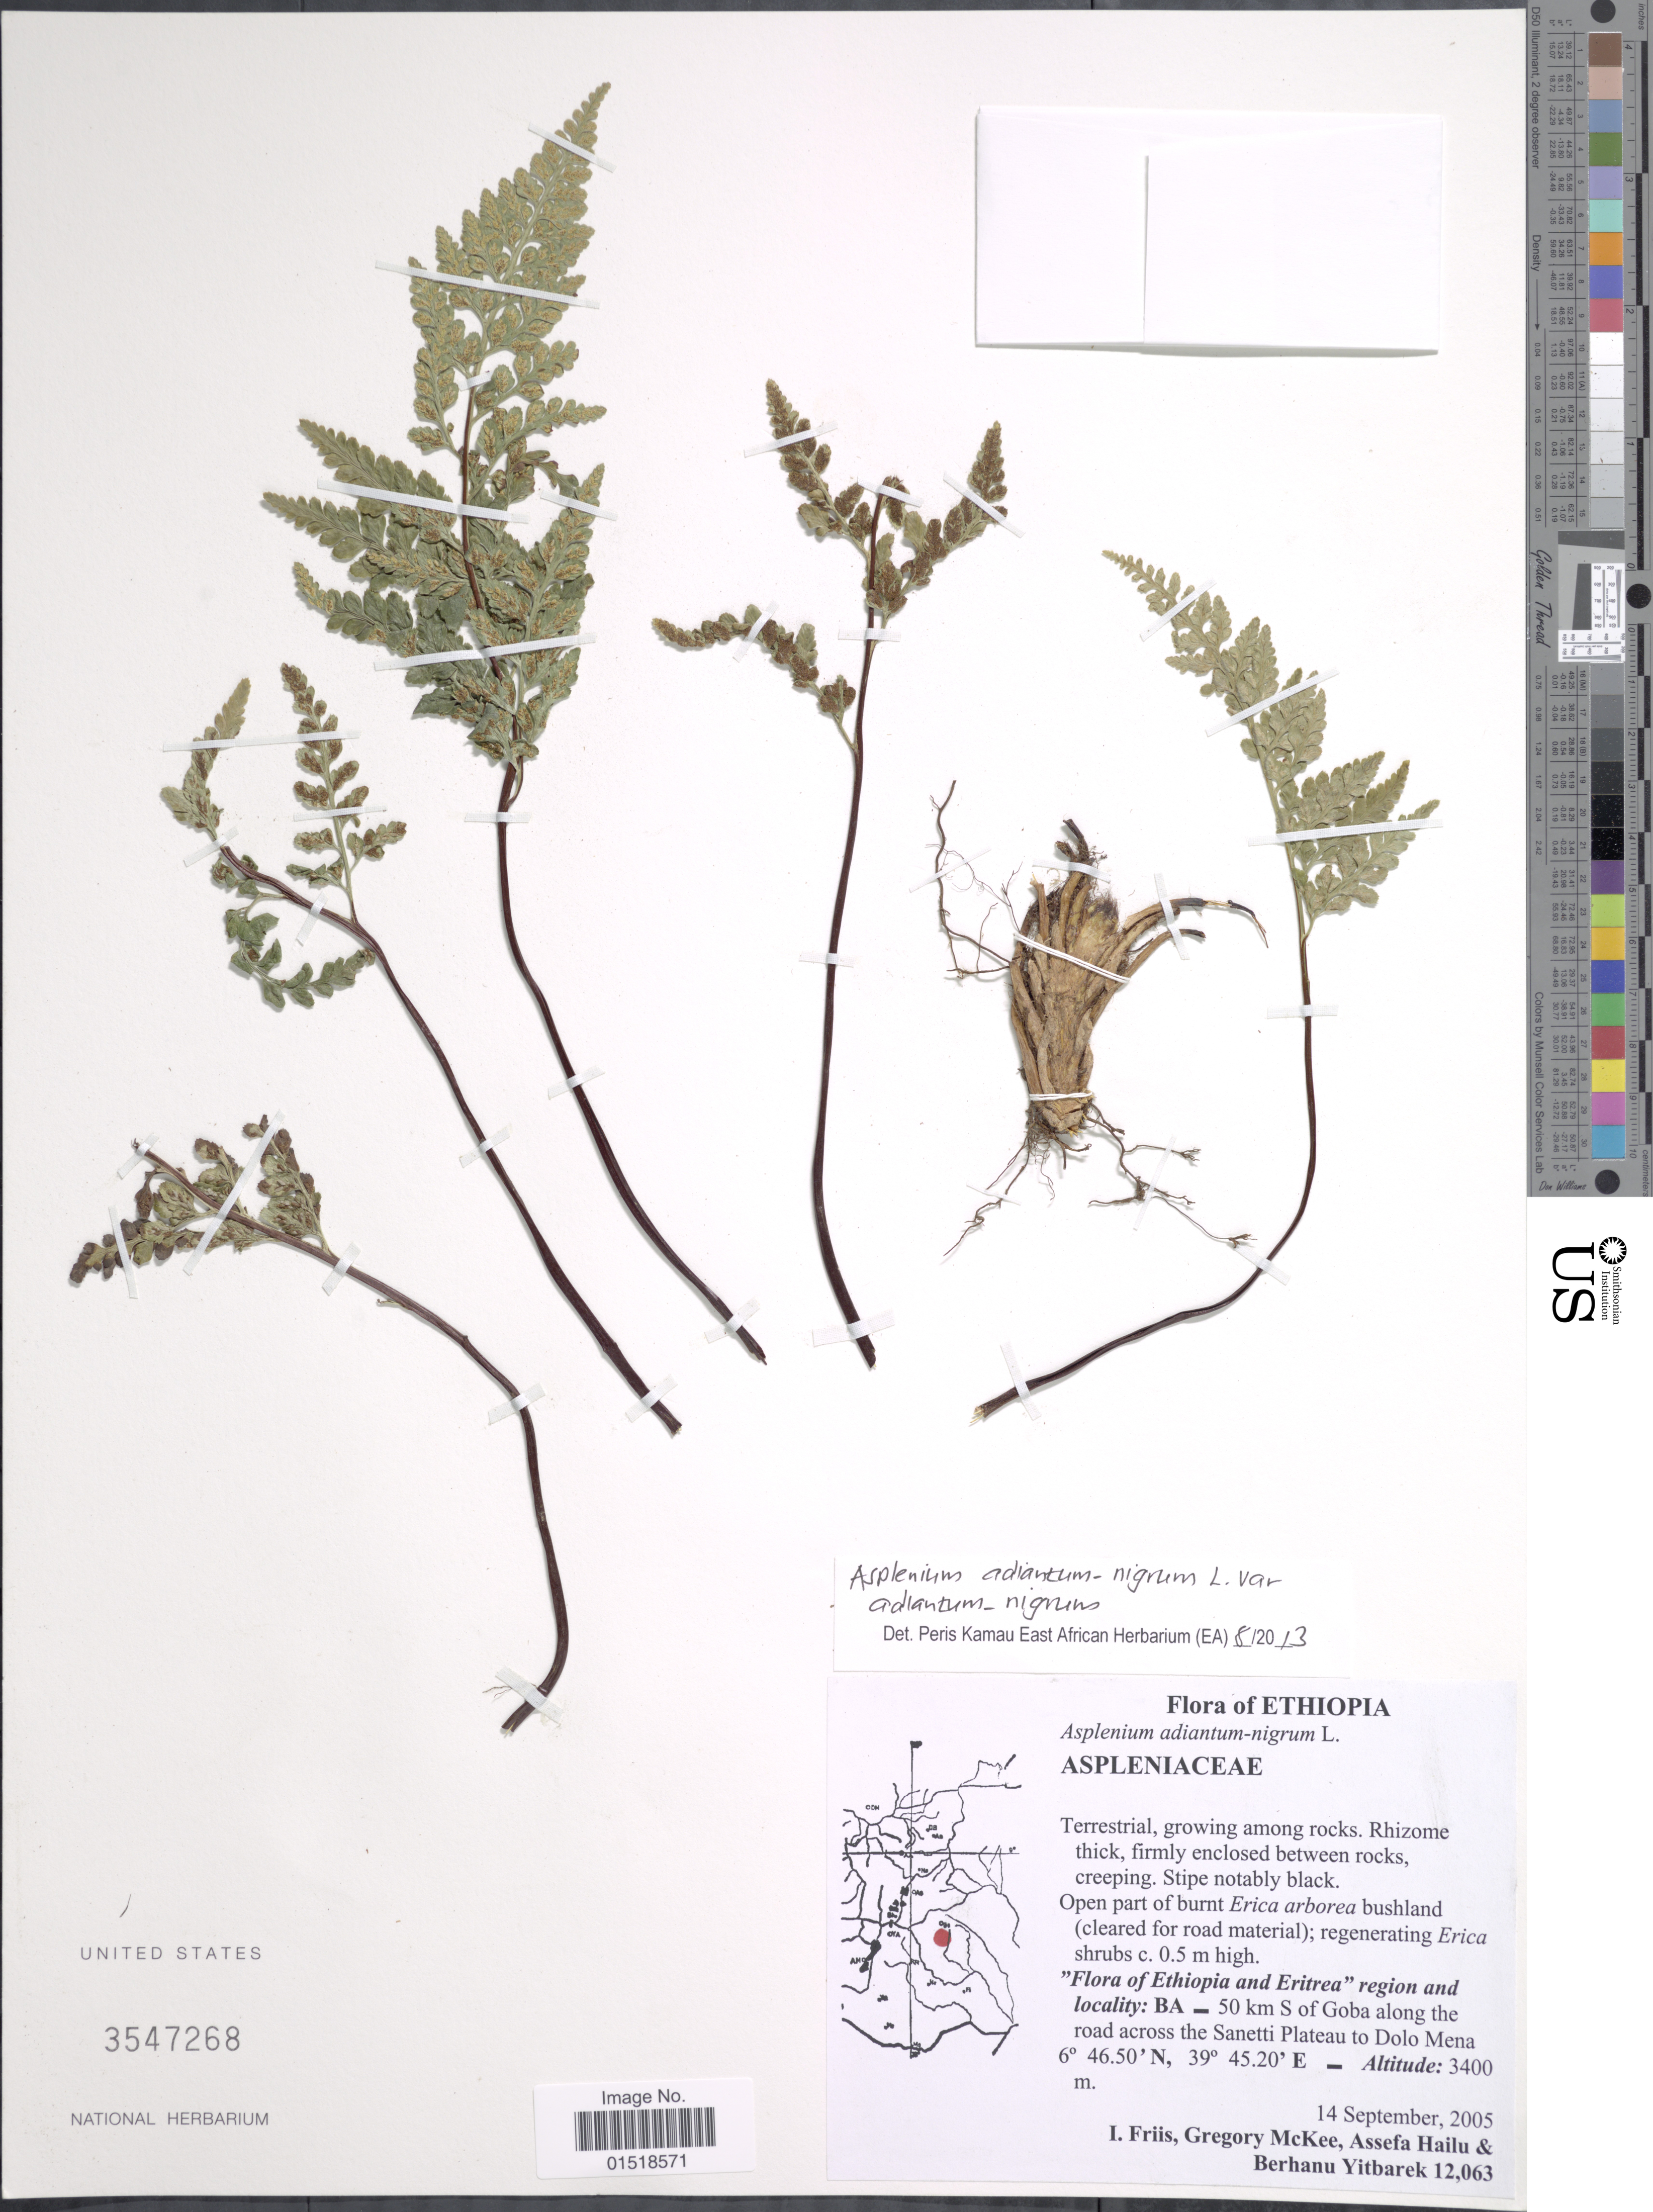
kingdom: Plantae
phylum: Tracheophyta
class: Polypodiopsida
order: Polypodiales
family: Aspleniaceae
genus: Asplenium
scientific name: Asplenium adiantum-nigrum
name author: L.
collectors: I. Friis, G. S. McKee, A. Hailu & B. Yitbarek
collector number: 12063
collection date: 2005-09-14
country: Ethiopia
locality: BA_ 50 km S of Goba along the road across the Sanetti Plateau to Dolo Mena.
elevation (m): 3400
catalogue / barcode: US 3547268